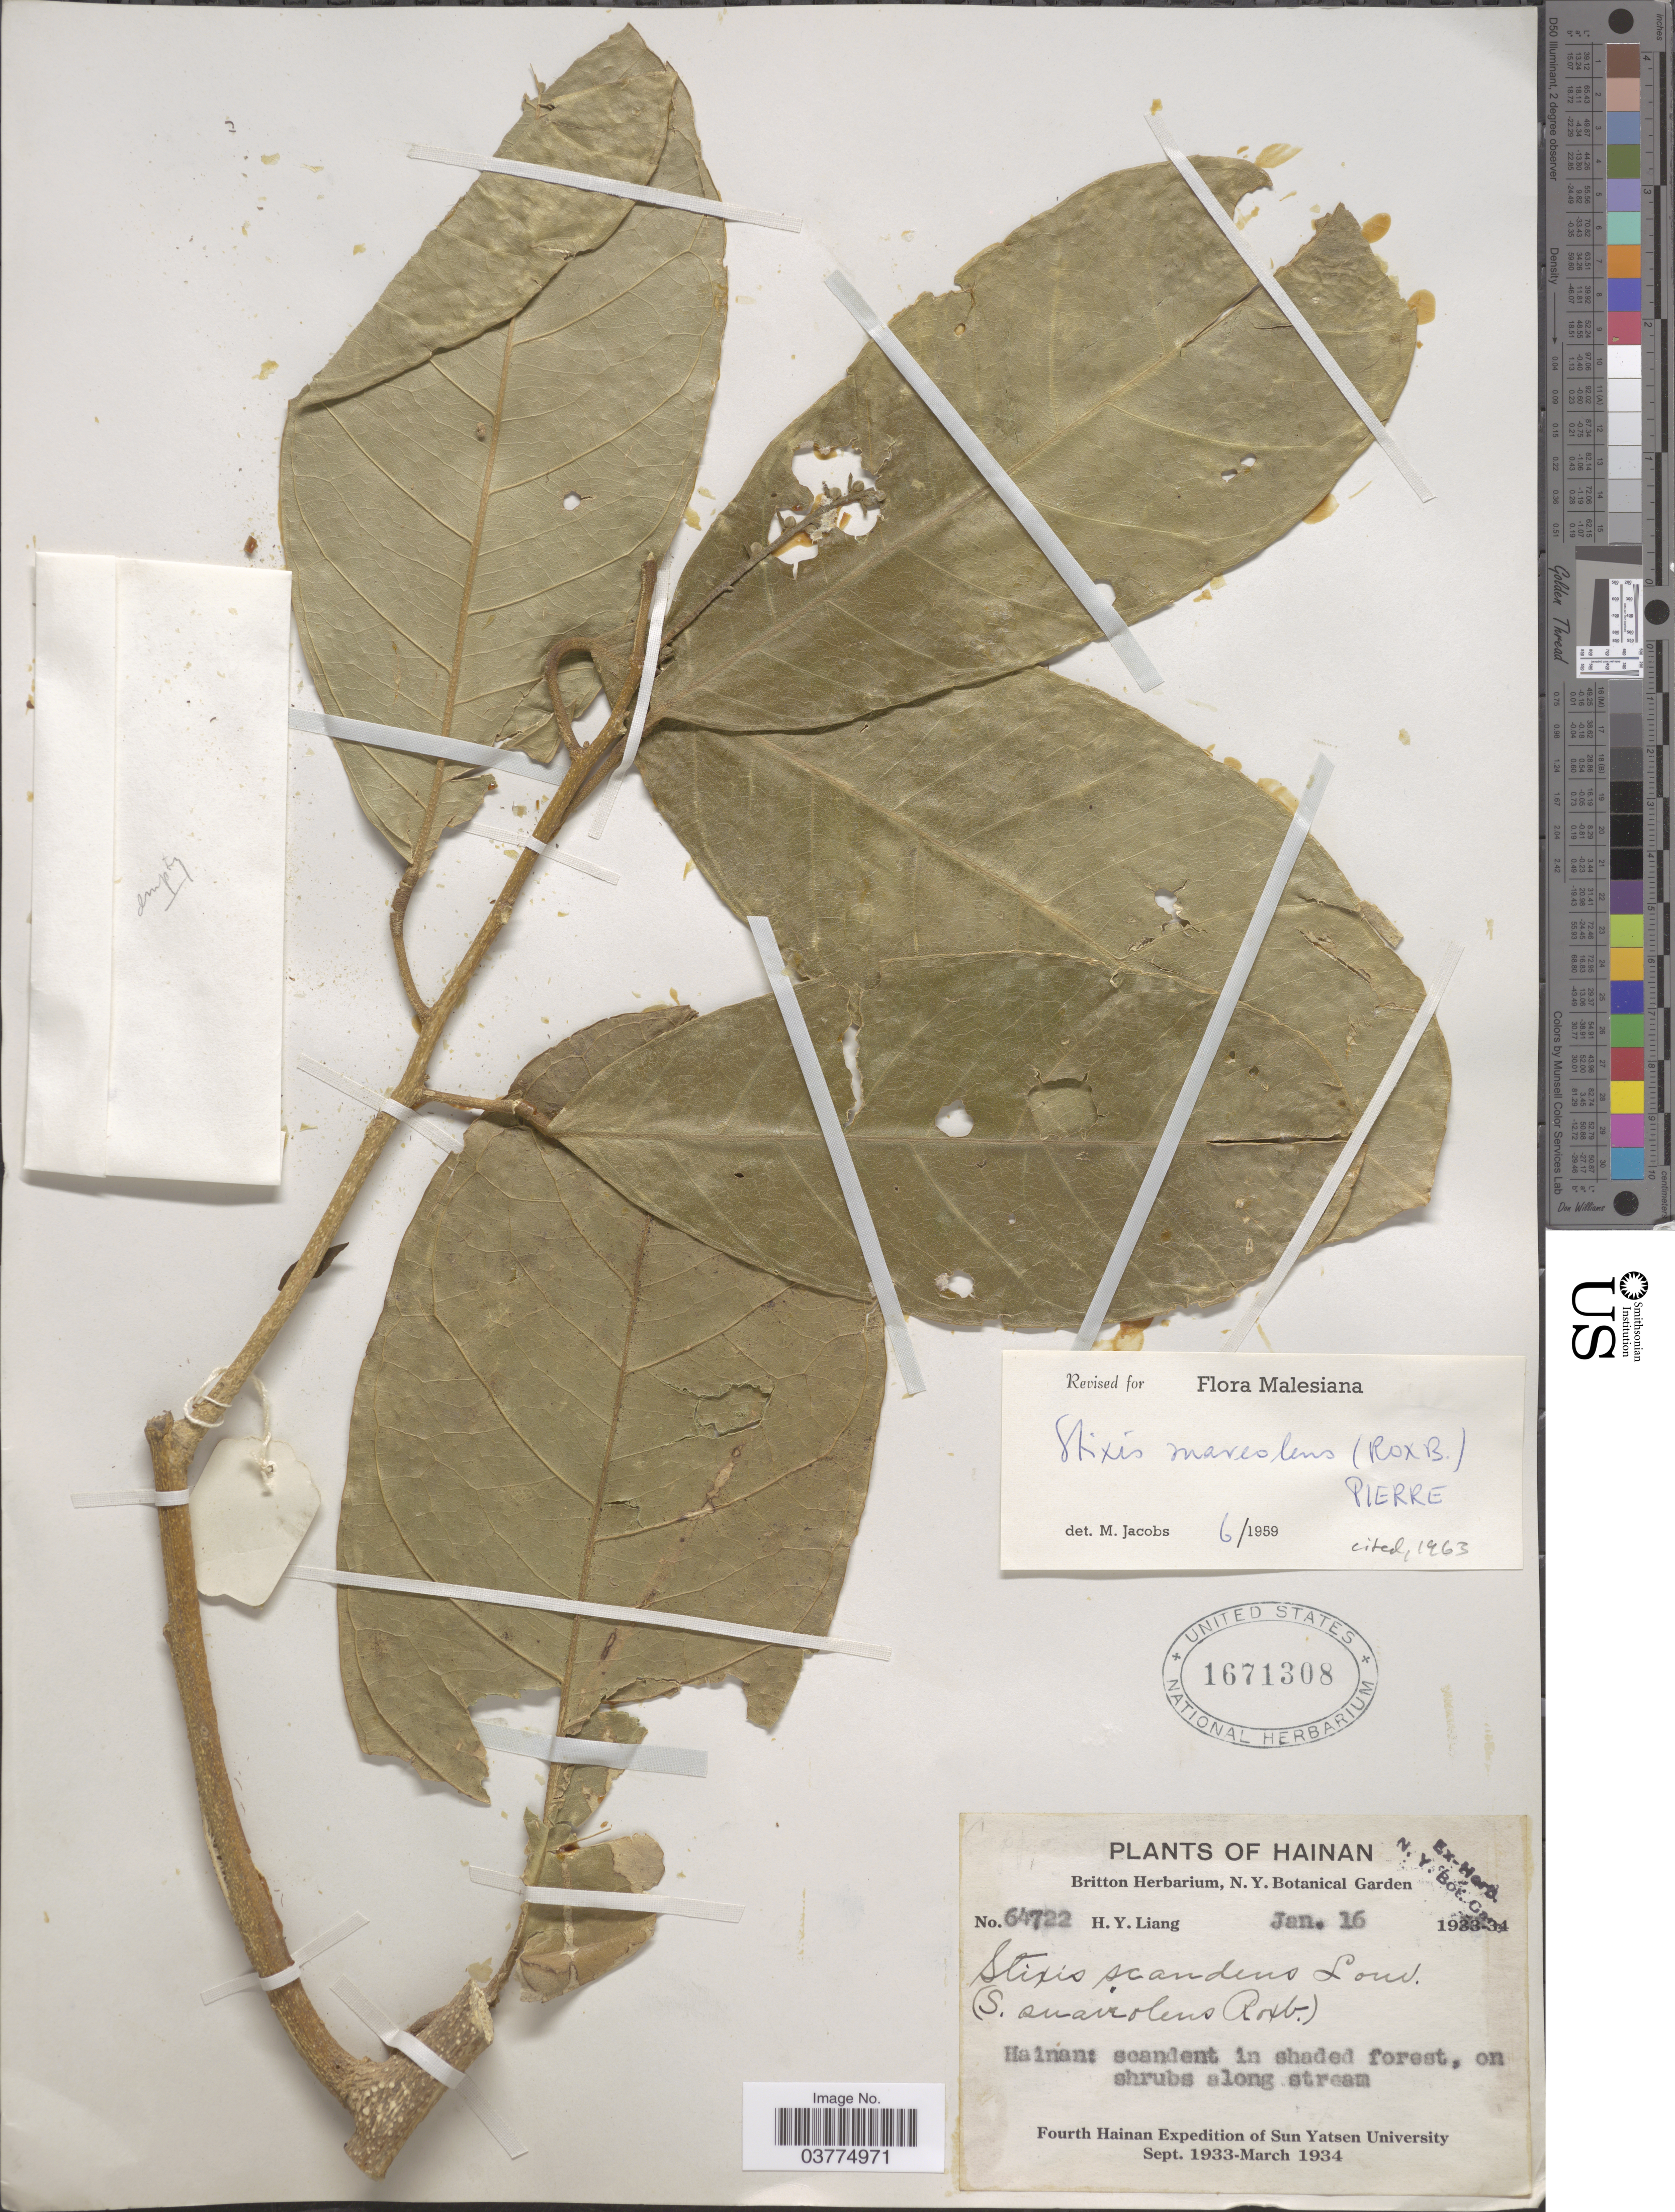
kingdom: Plantae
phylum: Tracheophyta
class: Magnoliopsida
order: Brassicales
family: Stixaceae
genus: Stixis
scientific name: Stixis suaveolens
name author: (Roxburgh) Baill.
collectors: H. Y. Liang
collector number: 64722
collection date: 1934-01-16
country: China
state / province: Hainan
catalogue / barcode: US 1671308